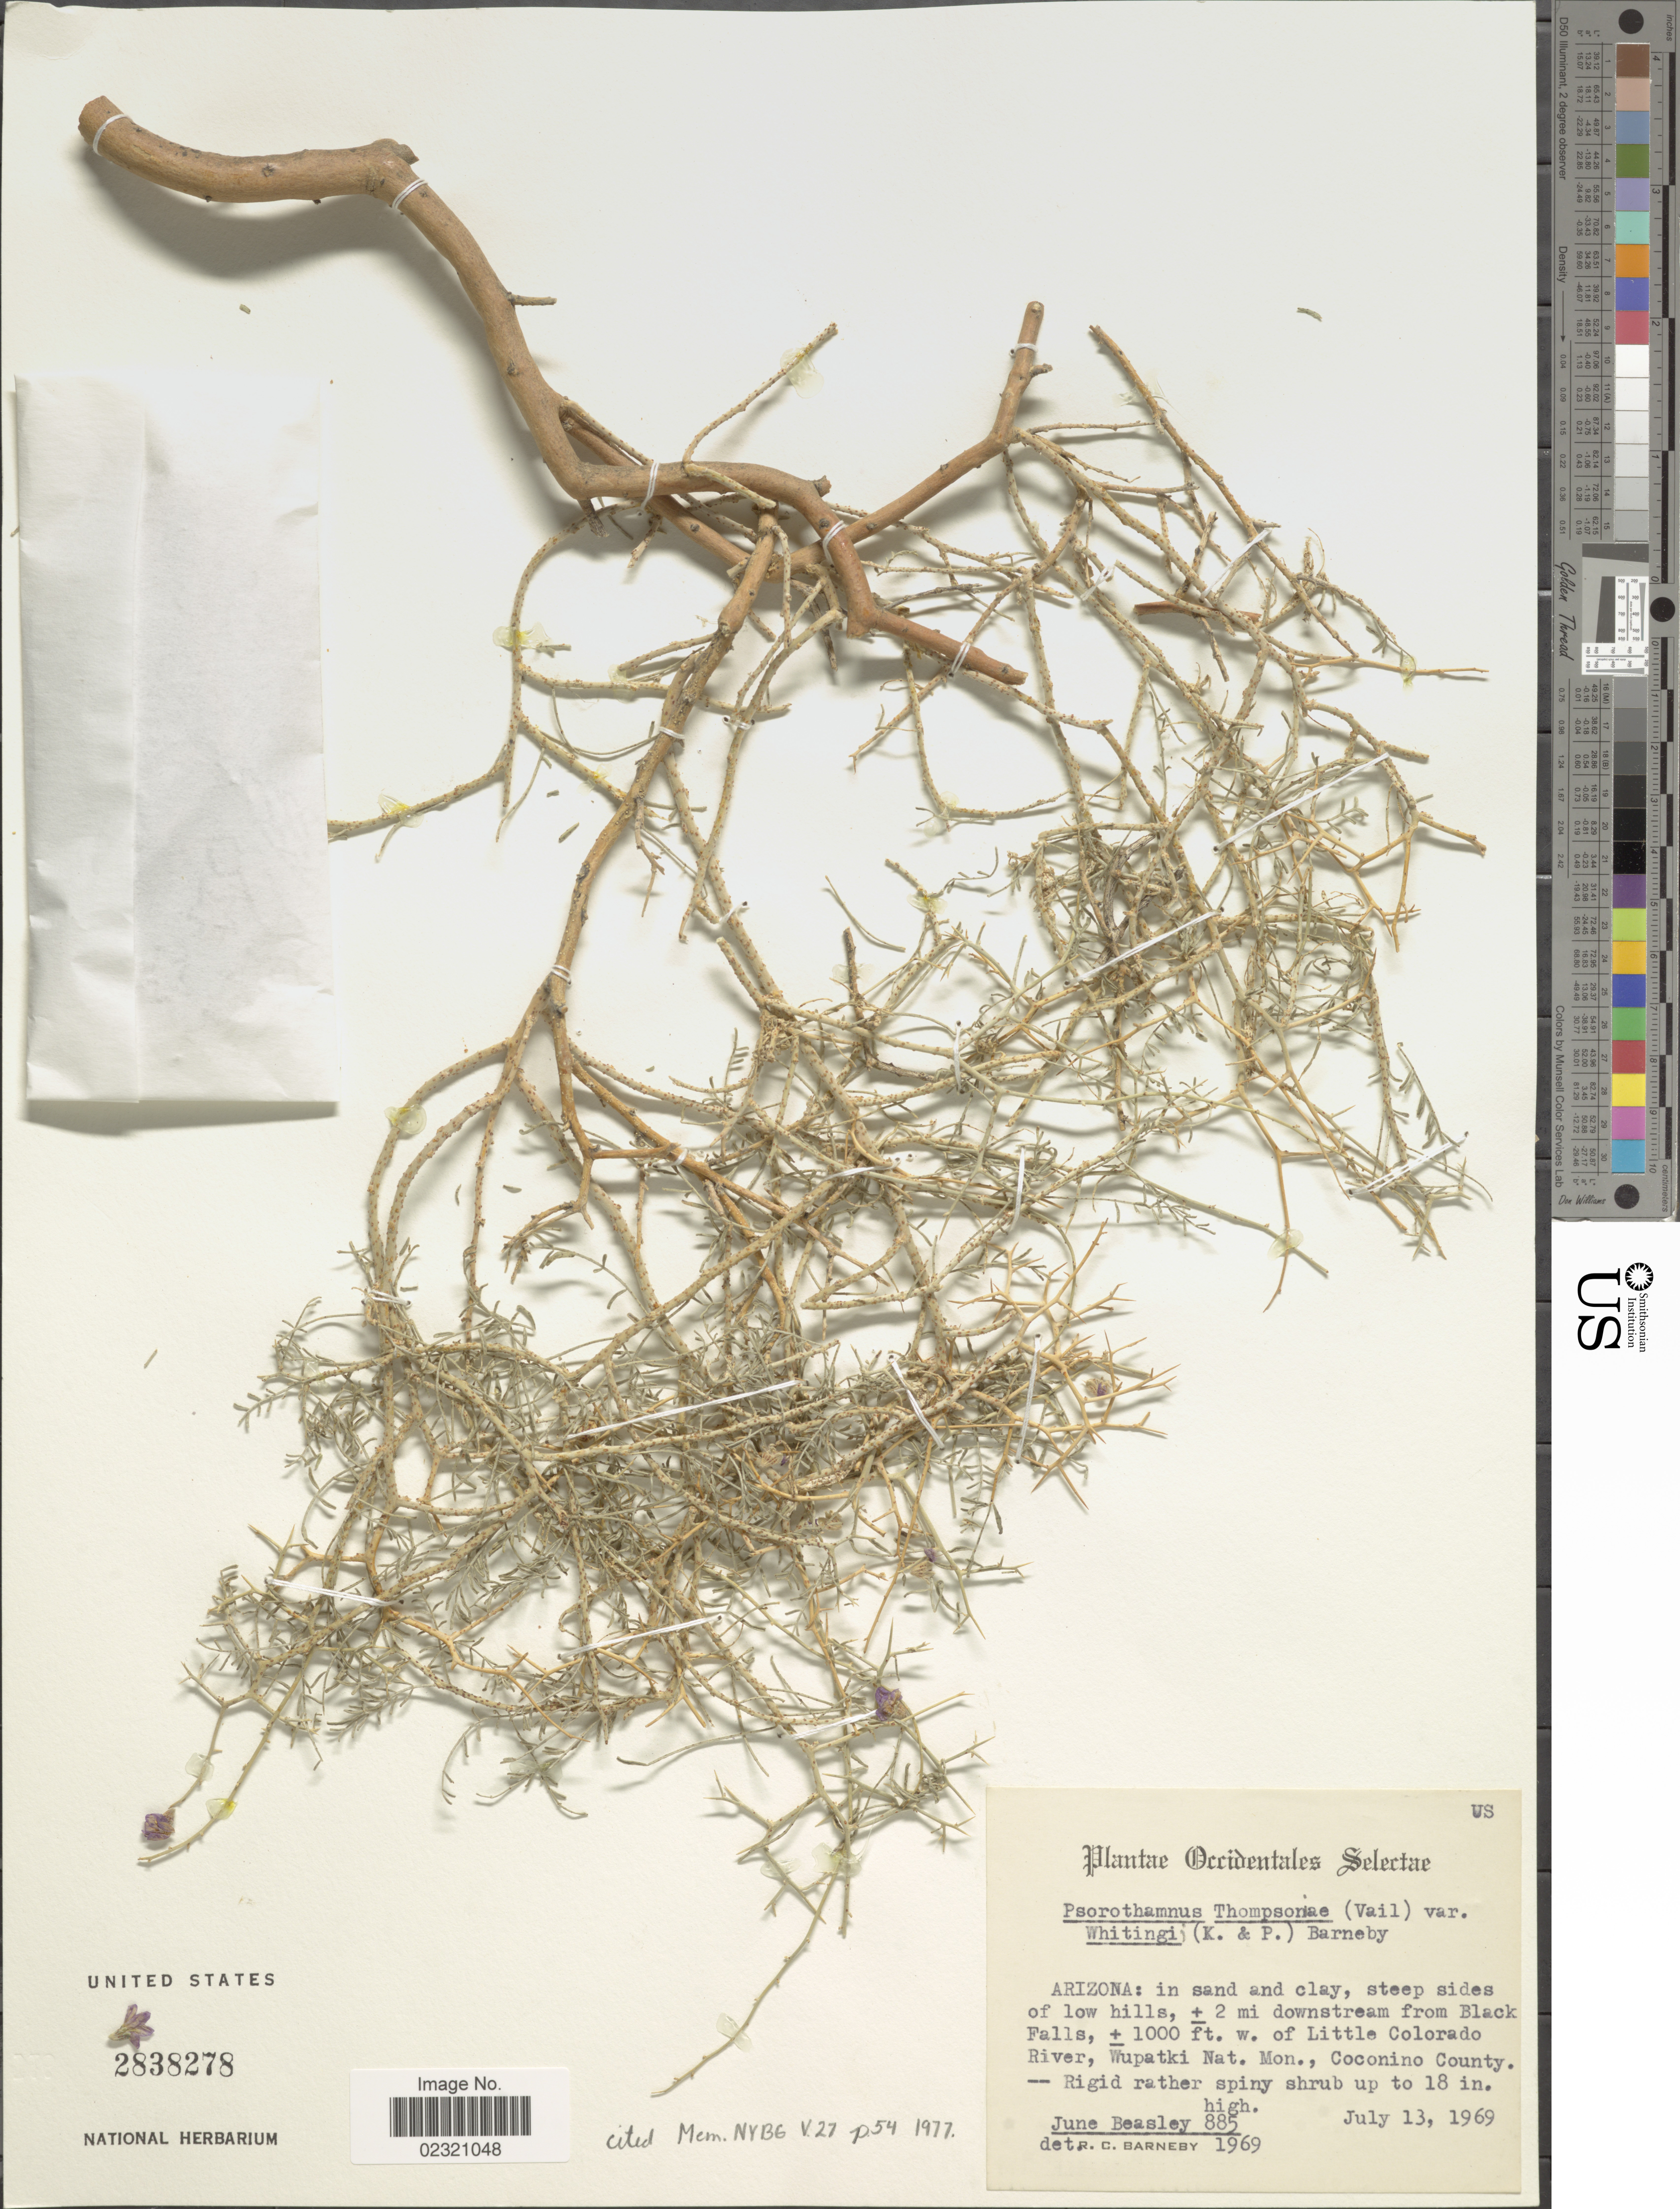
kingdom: Plantae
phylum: Tracheophyta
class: Magnoliopsida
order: Fabales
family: Fabaceae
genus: Psorothamnus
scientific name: Psorothamnus thompsoniae var. whitingii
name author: (Kearney & Peebles) Barneby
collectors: J. Beasley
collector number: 885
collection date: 1969-07-13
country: United States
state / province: Arizona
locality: +- 2 mi downstream from Black Falls, w. of Little Colorado River, Wupatki Nat. Mon., Coconino County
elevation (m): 305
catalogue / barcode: US 2838278